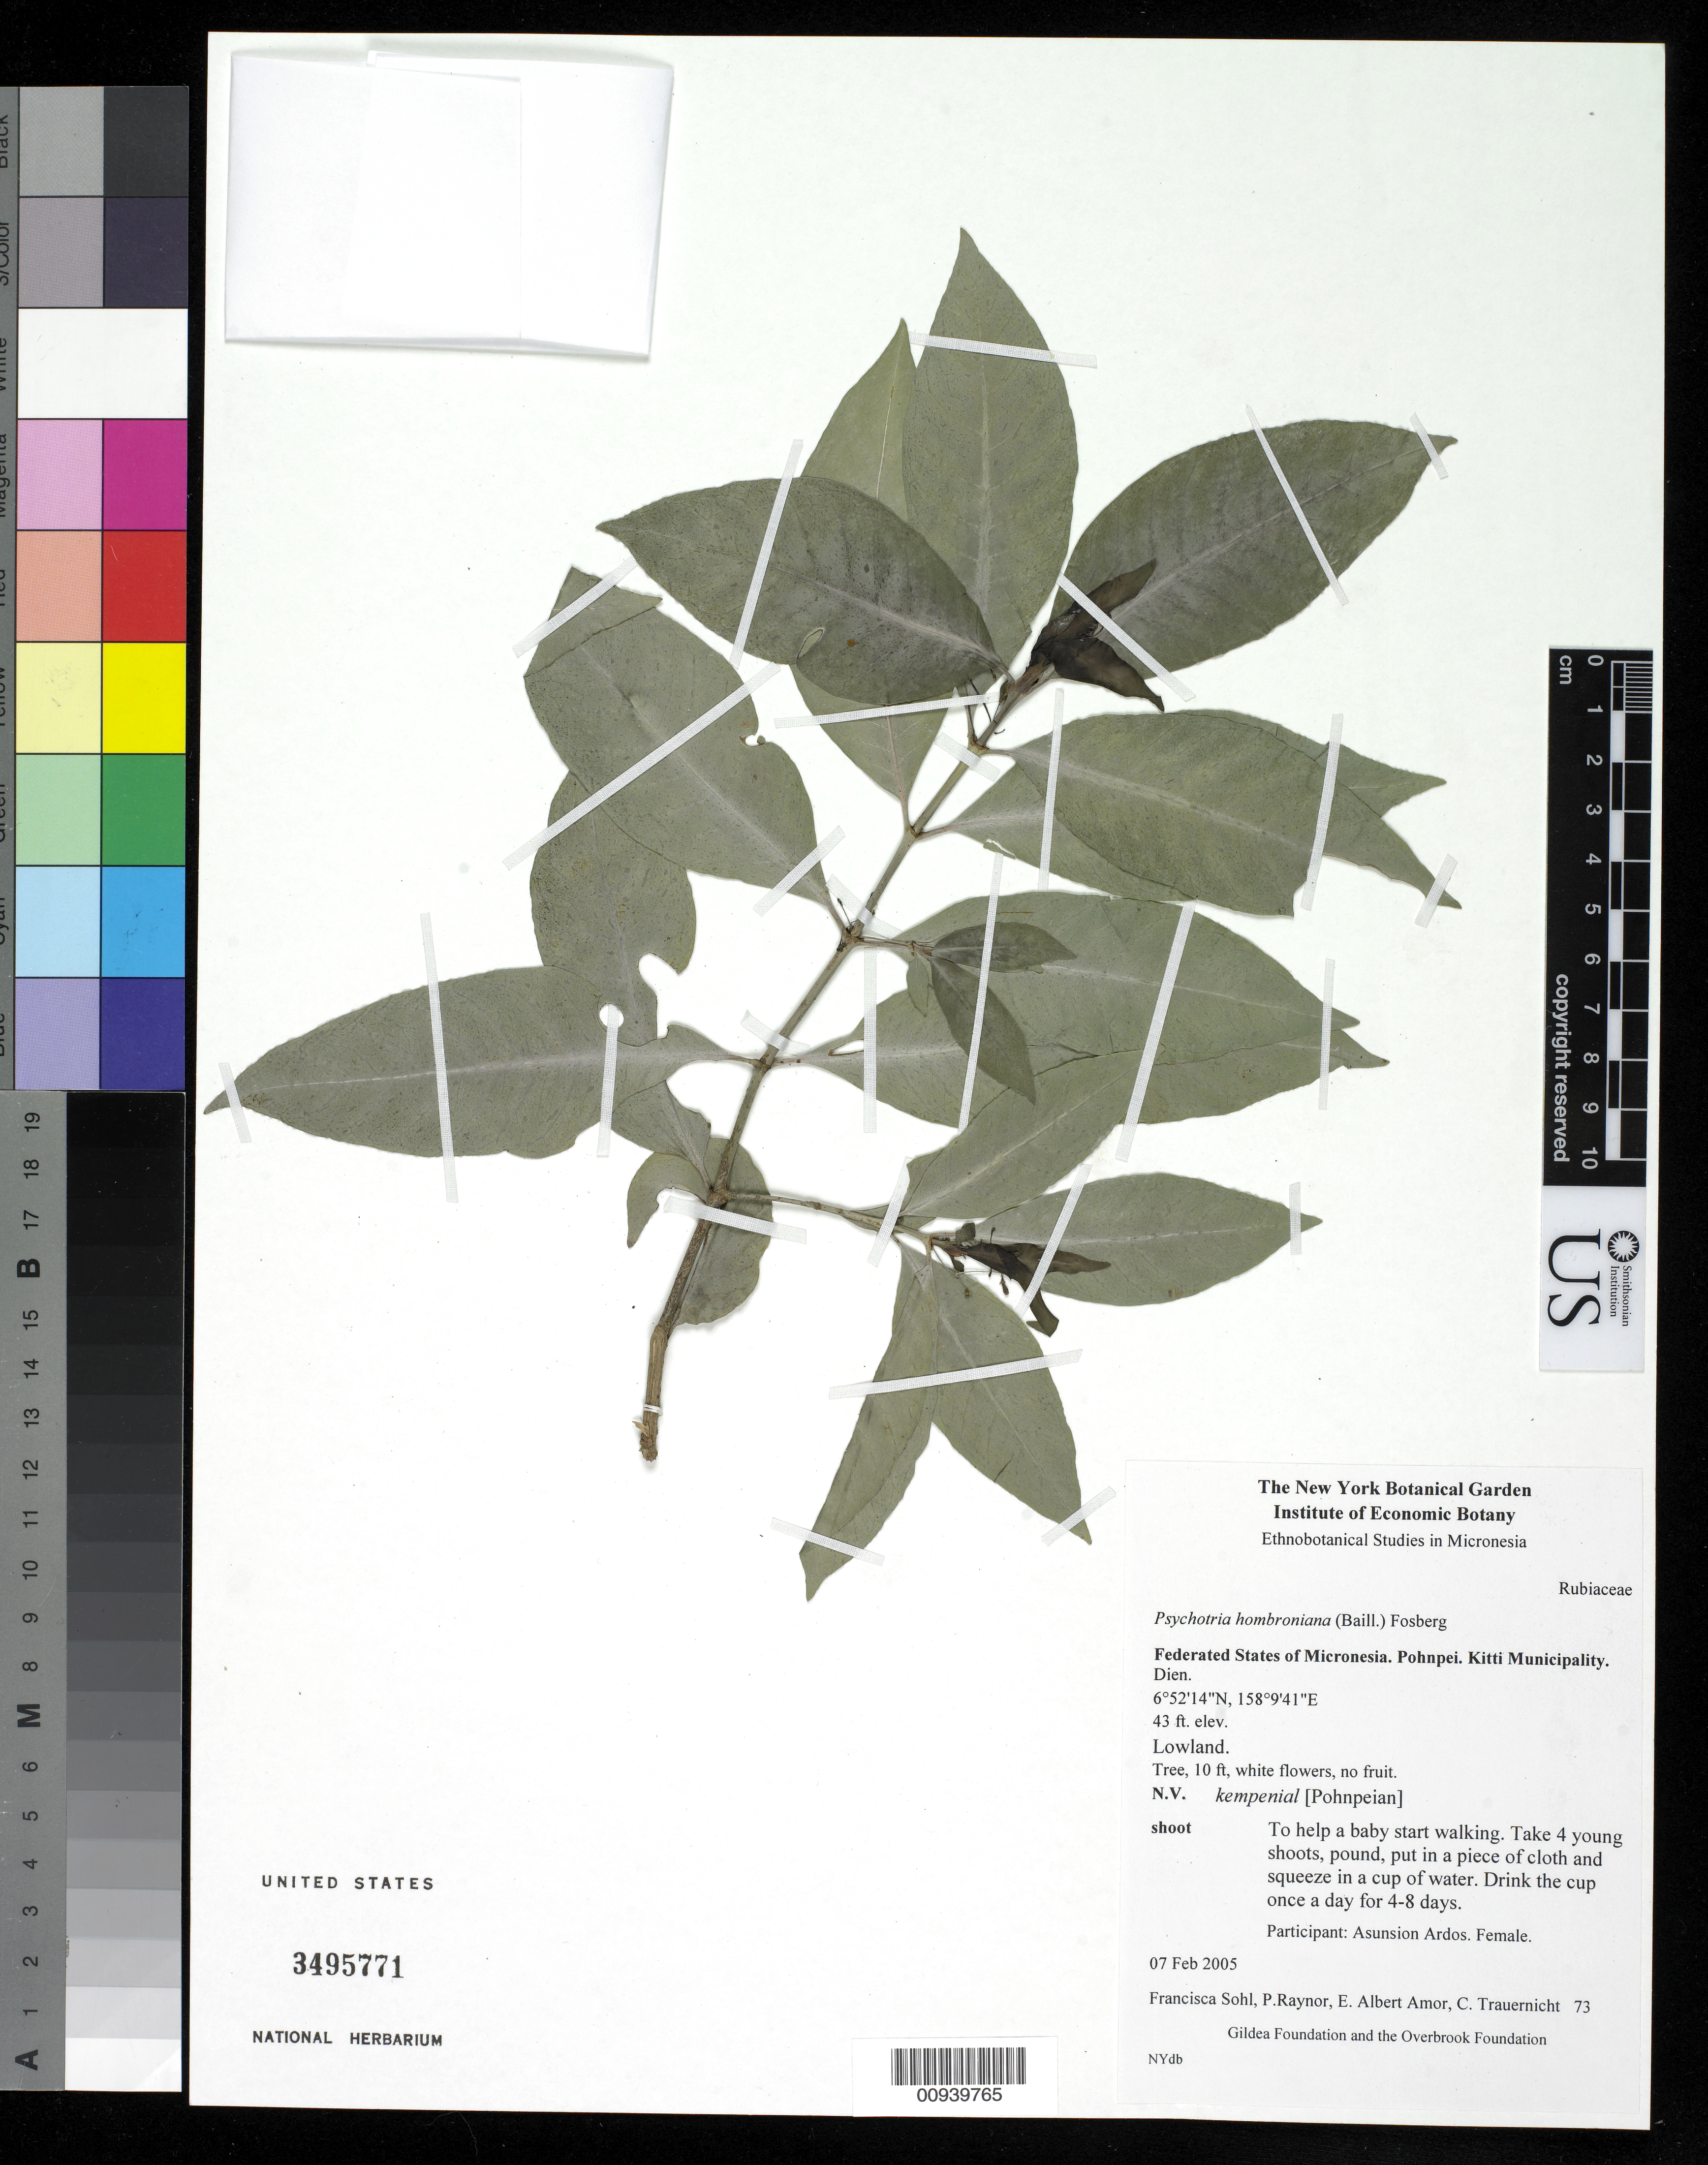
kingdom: Plantae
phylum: Tracheophyta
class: Magnoliopsida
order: Gentianales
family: Rubiaceae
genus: Psychotria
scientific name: Psychotria hombroniana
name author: (Baill.) Fosberg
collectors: F. Sohl, P. Raynor, E. A. Amor & C. Trauernicht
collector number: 73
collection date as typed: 07 Feb 2005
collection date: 2005-02-07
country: Micronesia, Federated States of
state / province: Pohnpei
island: Pohnpei [Ponape]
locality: Kitti Municipality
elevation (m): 13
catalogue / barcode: US 3495771